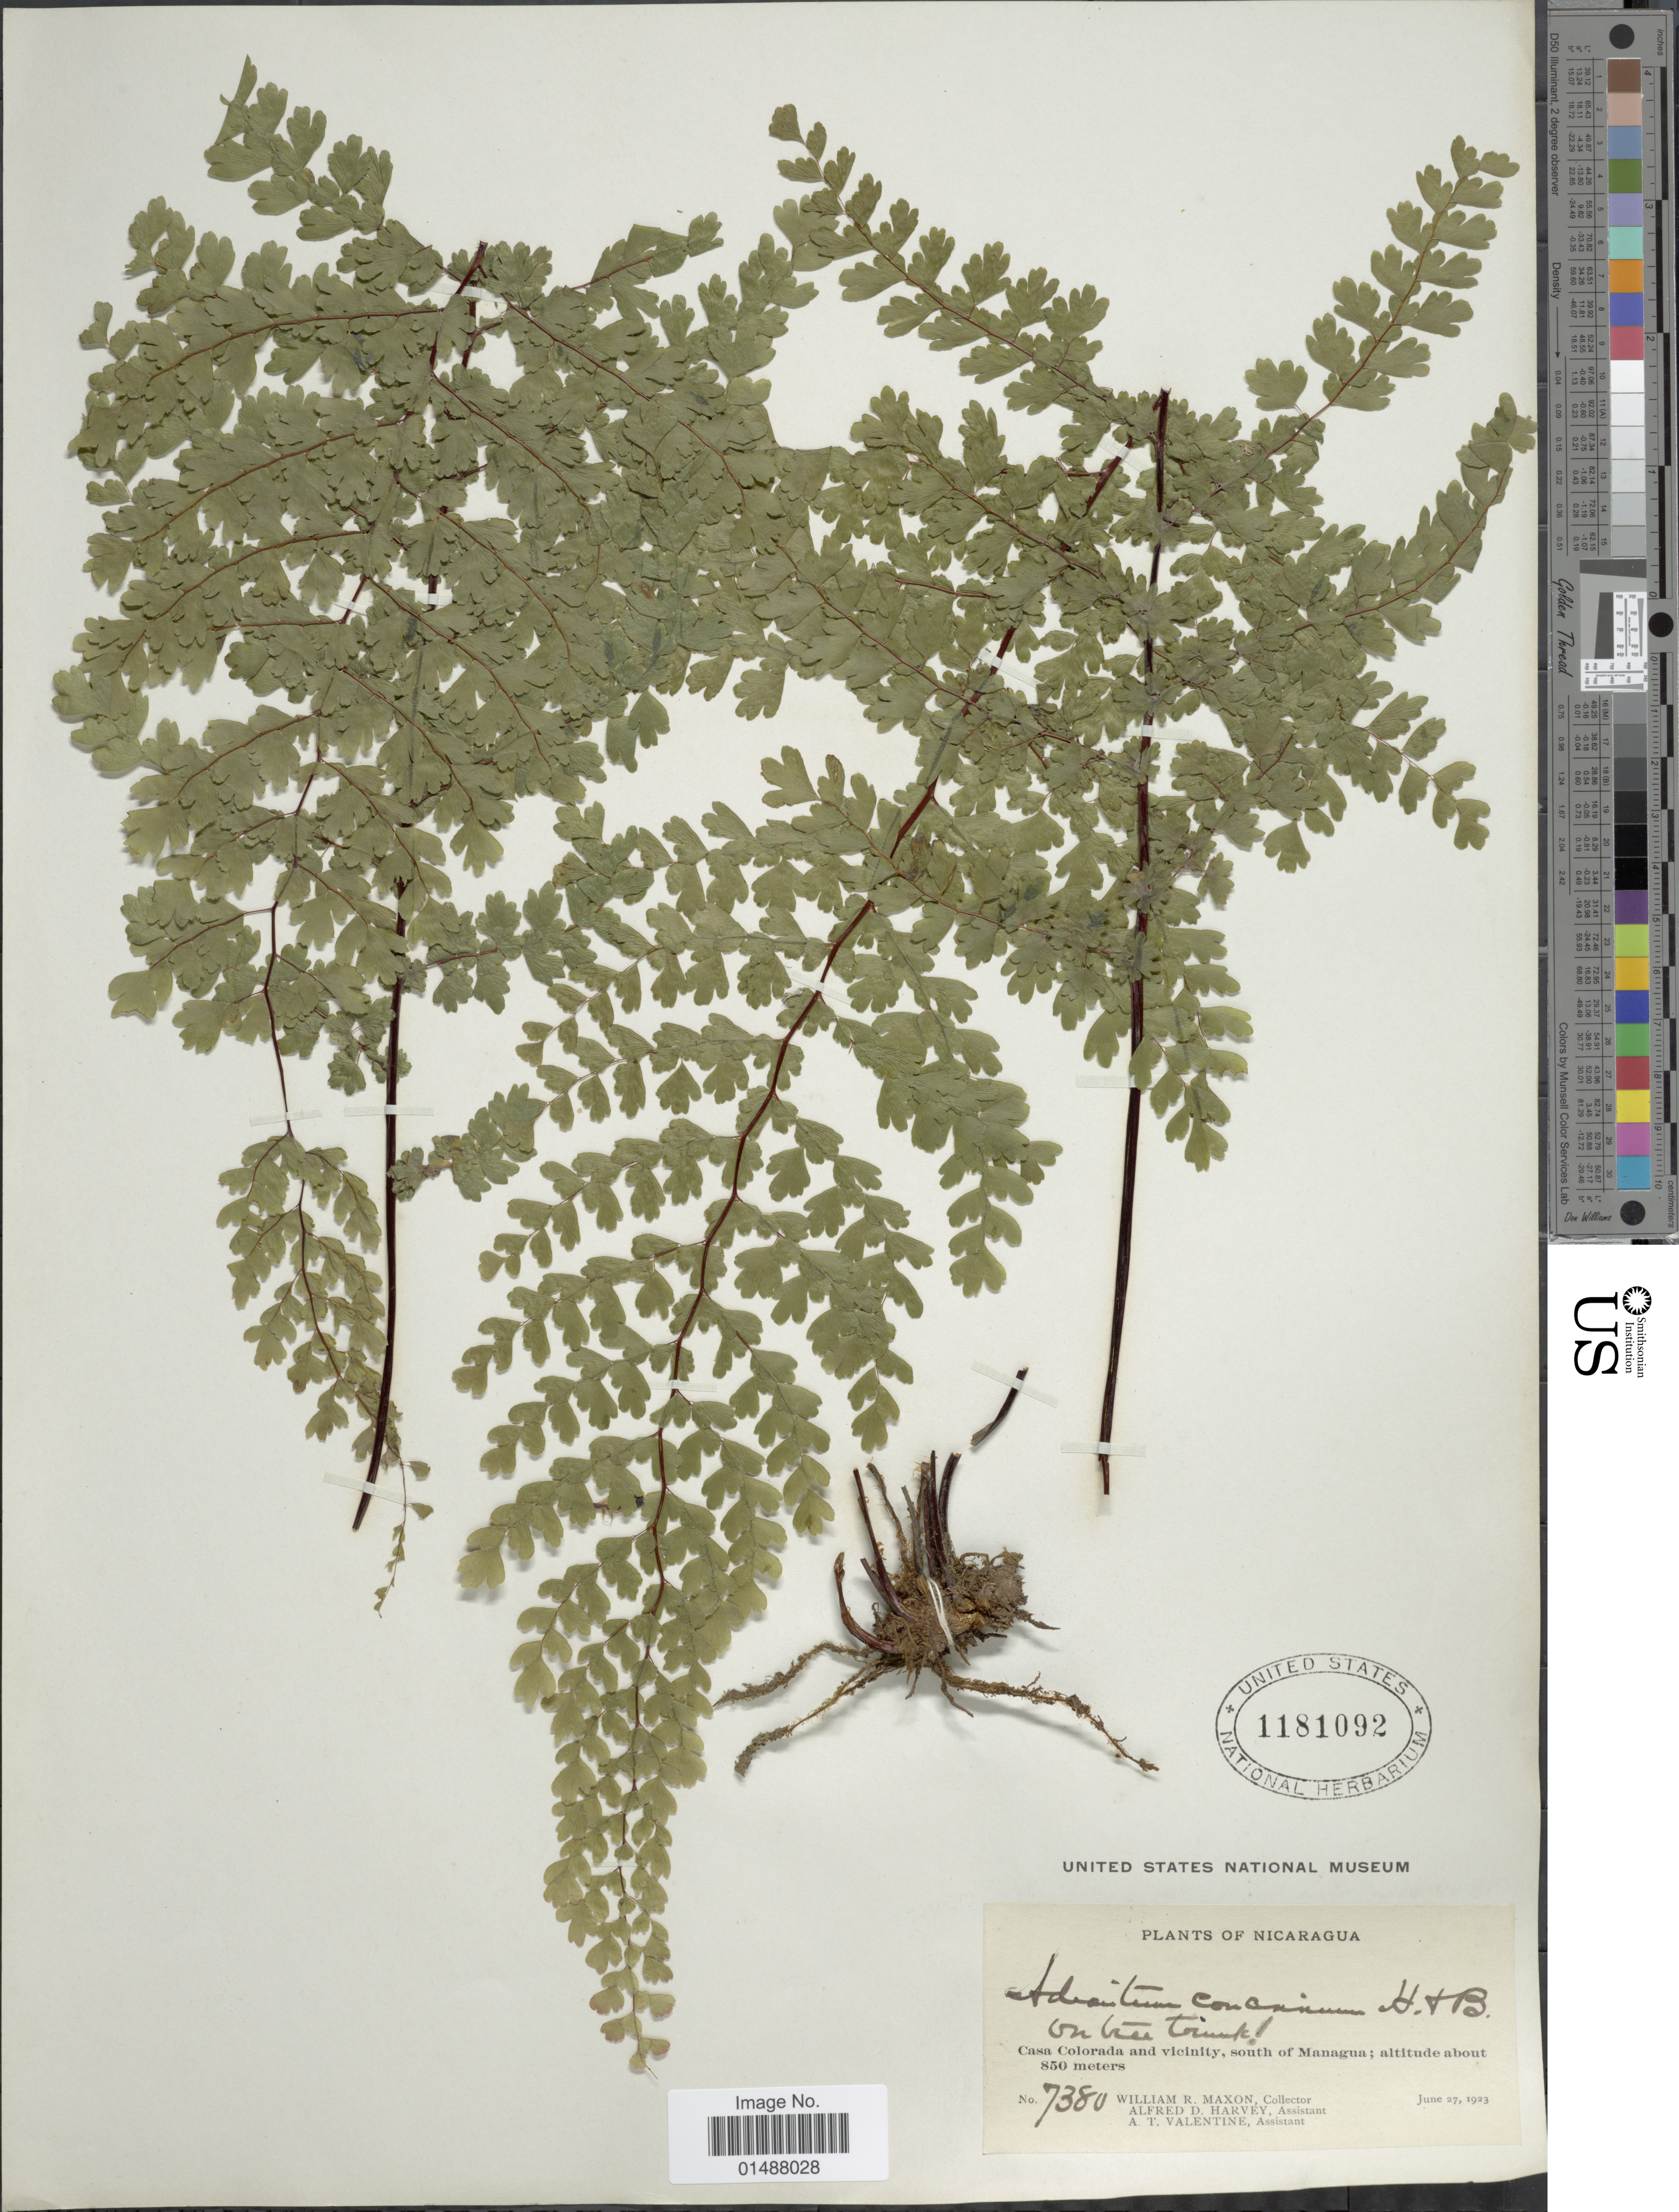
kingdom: Plantae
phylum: Tracheophyta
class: Polypodiopsida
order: Polypodiales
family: Pteridaceae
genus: Adiantum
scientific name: Adiantum concinnum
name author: Humb. & Bonpl. ex Willd.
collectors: W. R. Maxon, A. D. Harvey & A. Valentine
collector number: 7380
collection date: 1923-06-27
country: Nicaragua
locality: Casa Colorada and vicinity, south of Managua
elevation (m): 850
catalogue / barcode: US 1181092